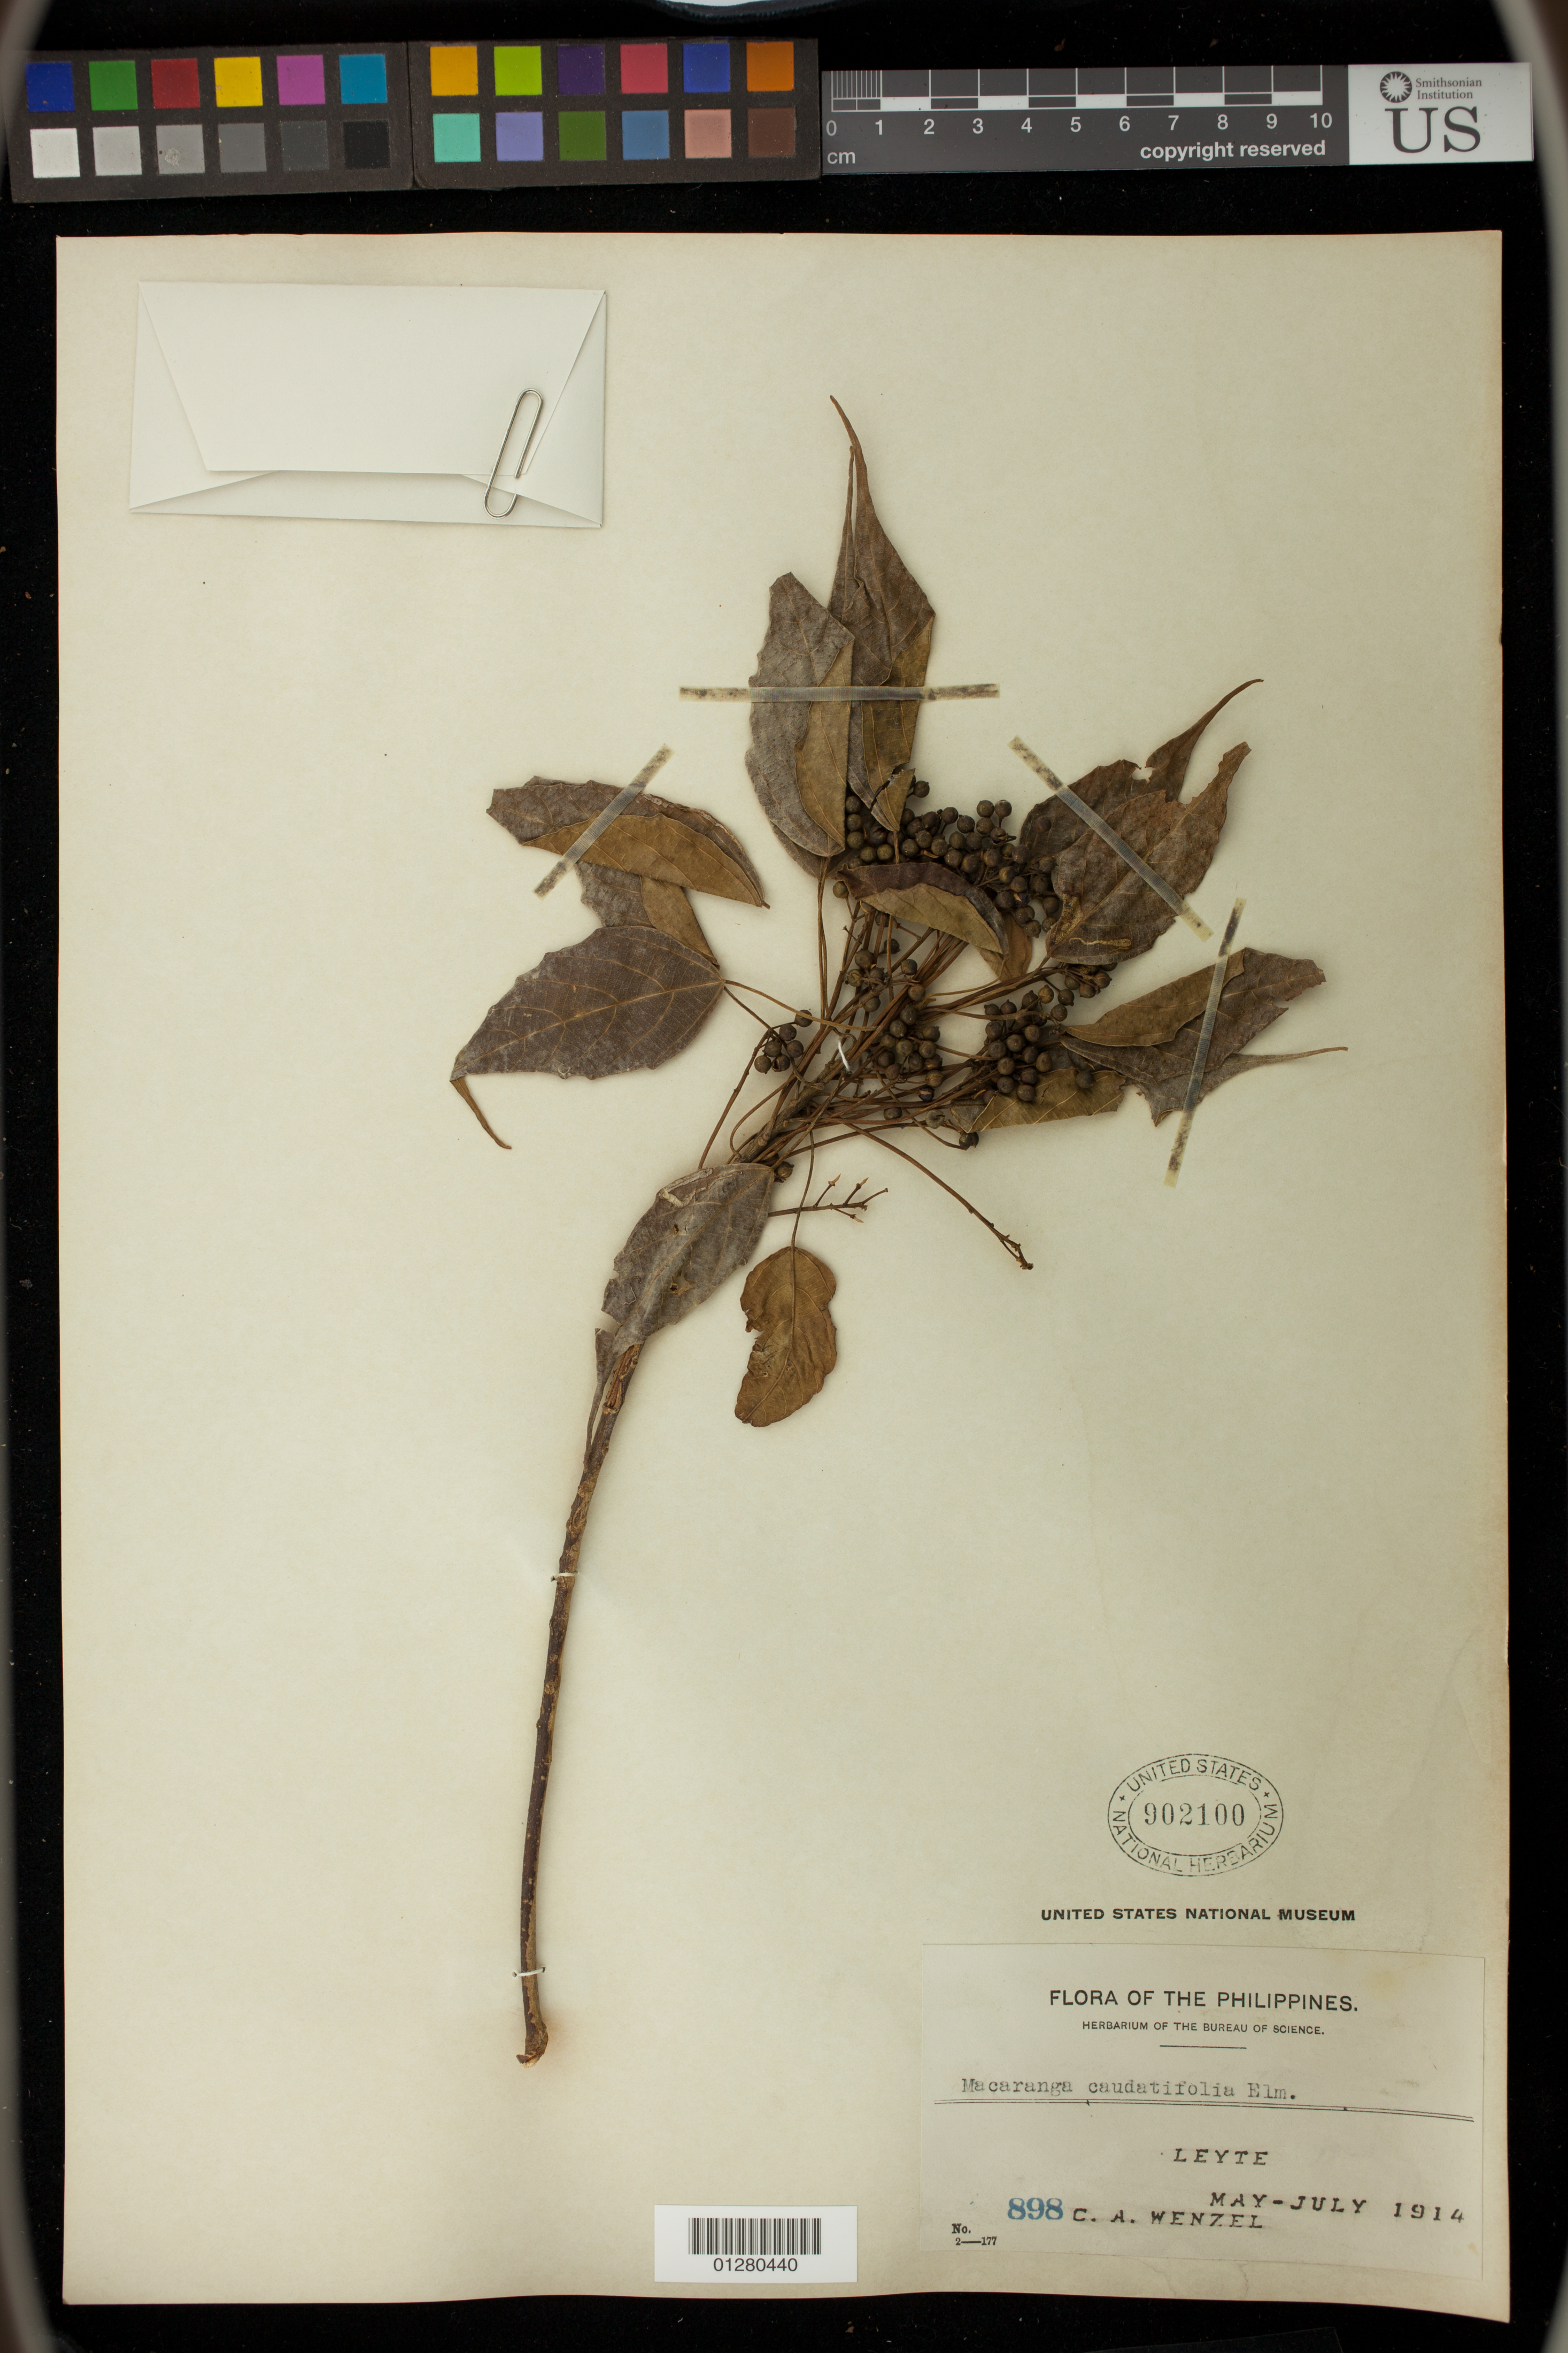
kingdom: Plantae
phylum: Tracheophyta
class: Magnoliopsida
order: Malpighiales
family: Euphorbiaceae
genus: Macaranga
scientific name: Macaranga cumingii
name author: Müll. Arg.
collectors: C. Wenzel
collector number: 898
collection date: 1914-05/1914-07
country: Philippines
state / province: Eastern Visayas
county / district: Leyte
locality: Leyte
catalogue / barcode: US 902100